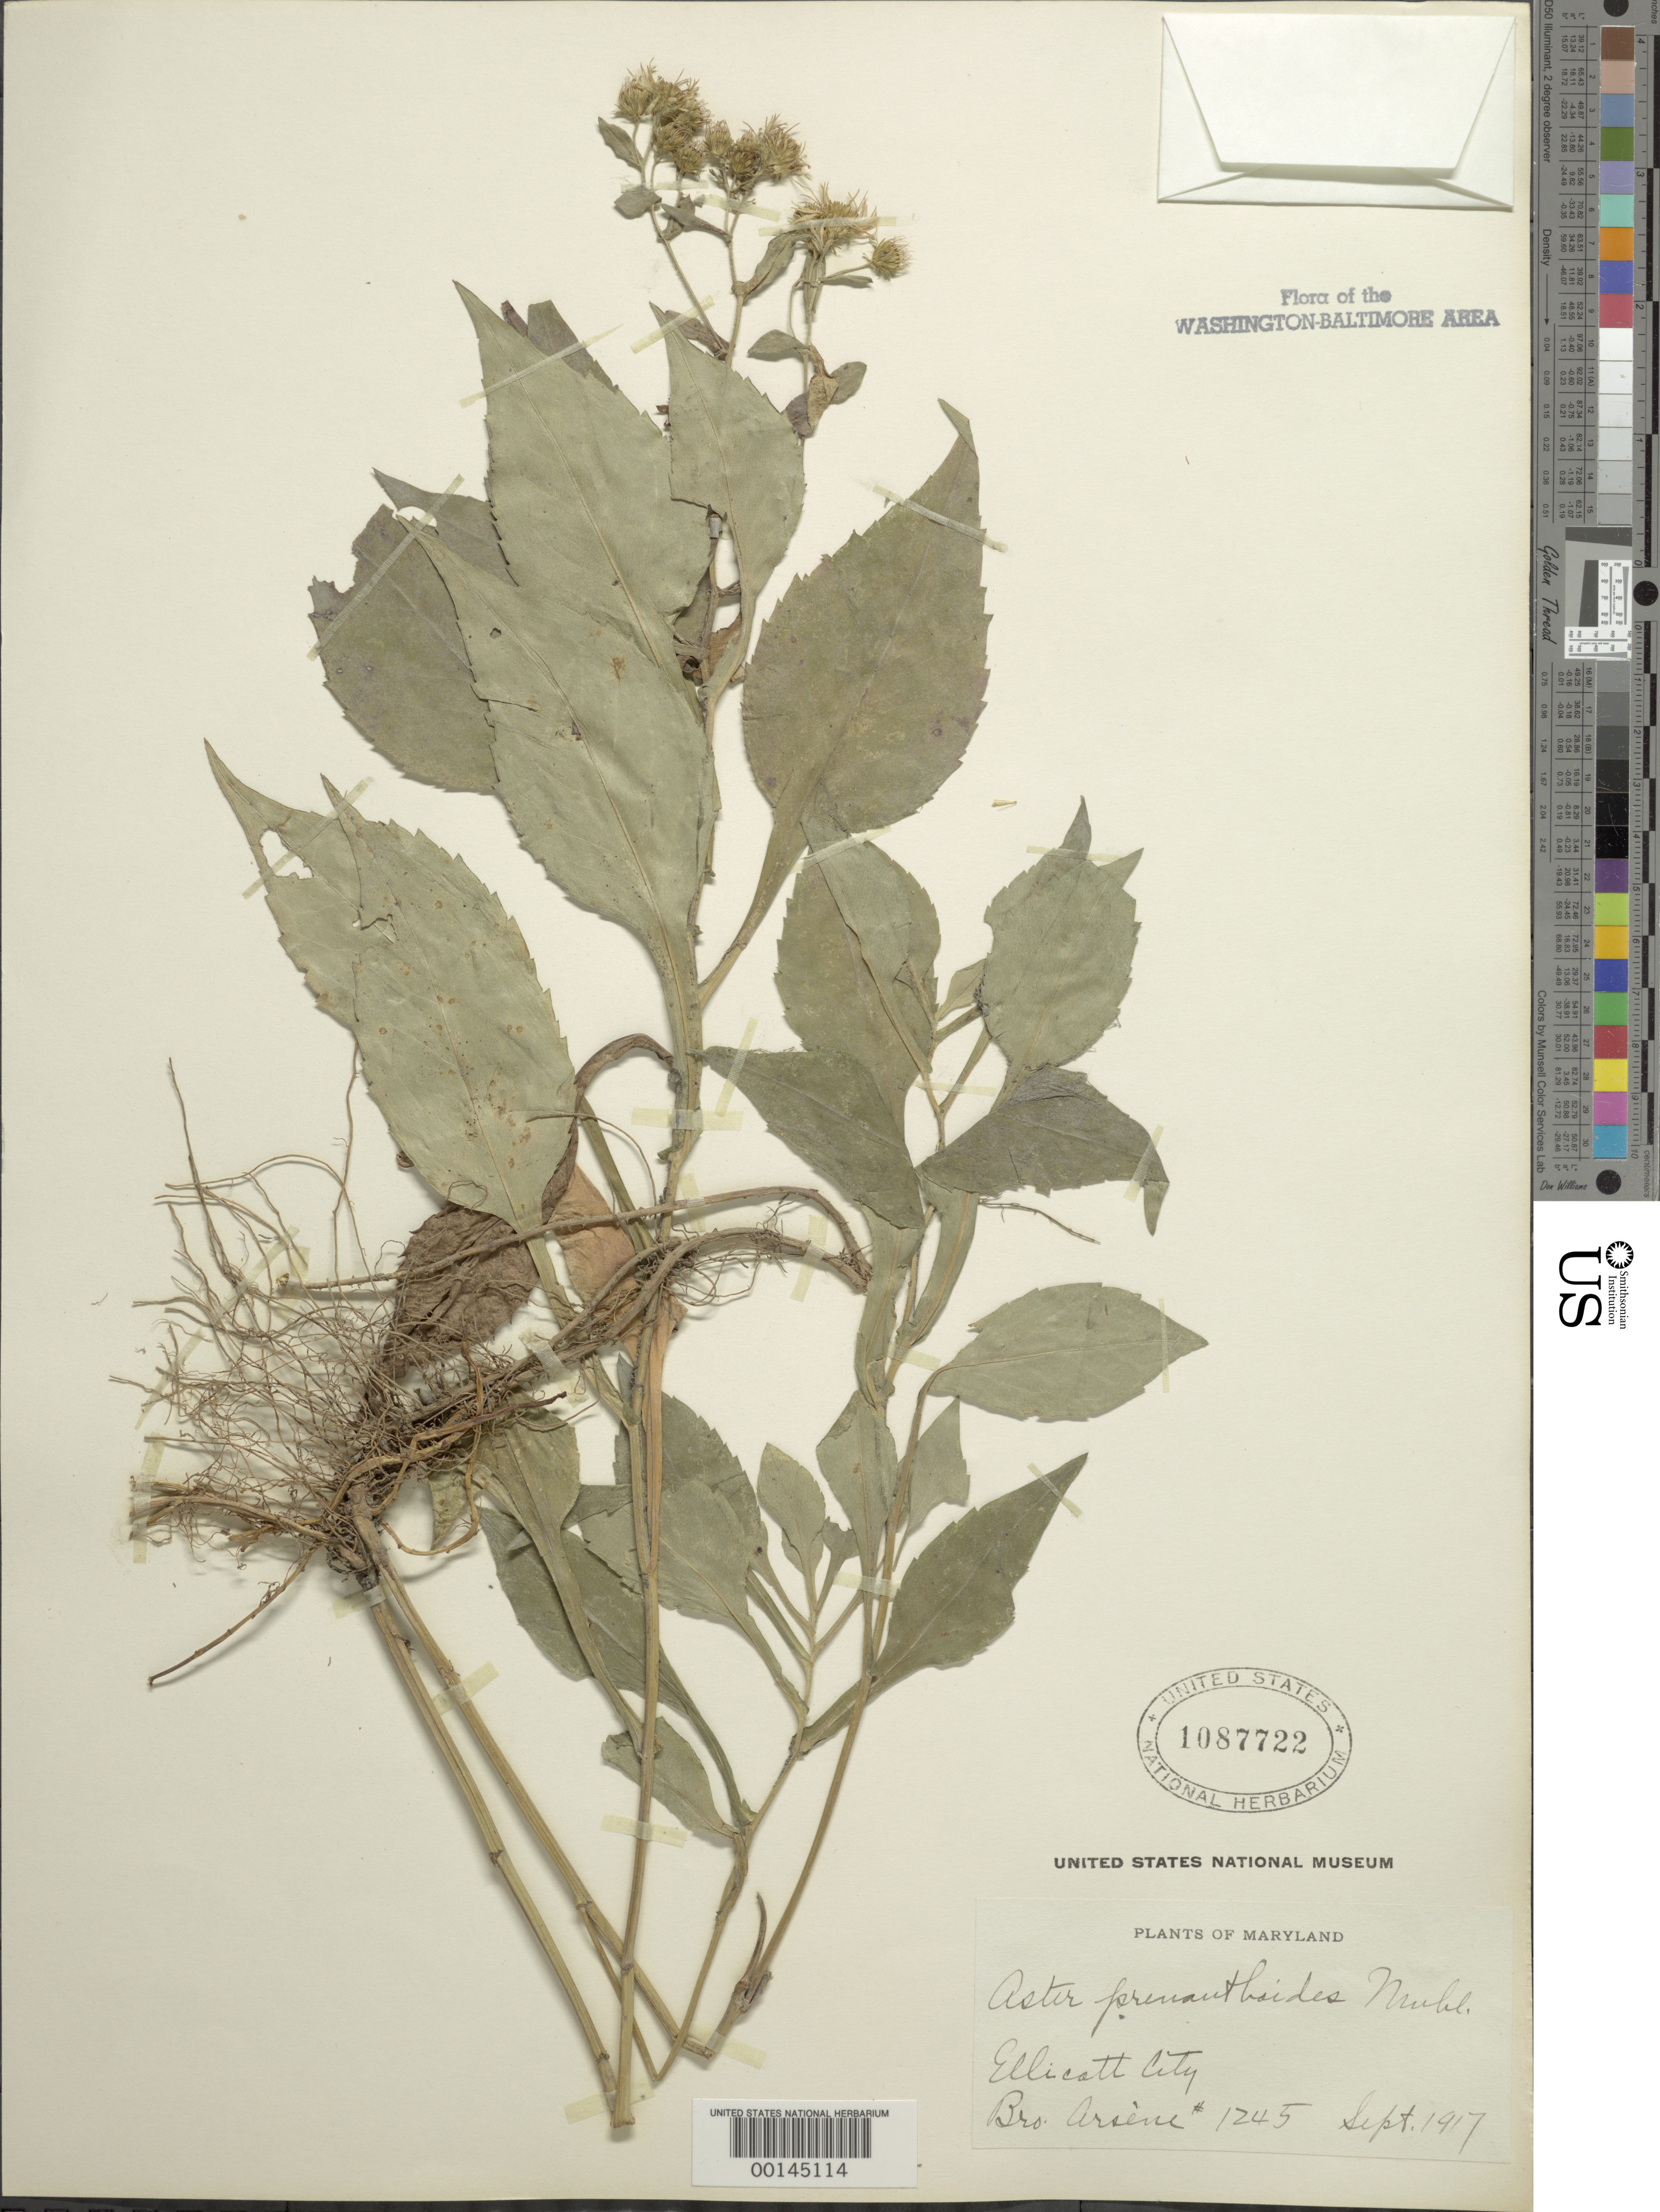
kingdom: Plantae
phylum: Tracheophyta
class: Magnoliopsida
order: Asterales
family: Asteraceae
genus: Symphyotrichum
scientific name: Symphyotrichum prenanthoides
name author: (Muhl. ex Willd.) G.L. Nesom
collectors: Bro. G. Arsène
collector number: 1245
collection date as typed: Sep 1917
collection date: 1917-09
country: United States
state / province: Maryland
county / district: Howard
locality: Ellicott City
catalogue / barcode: US 1087722